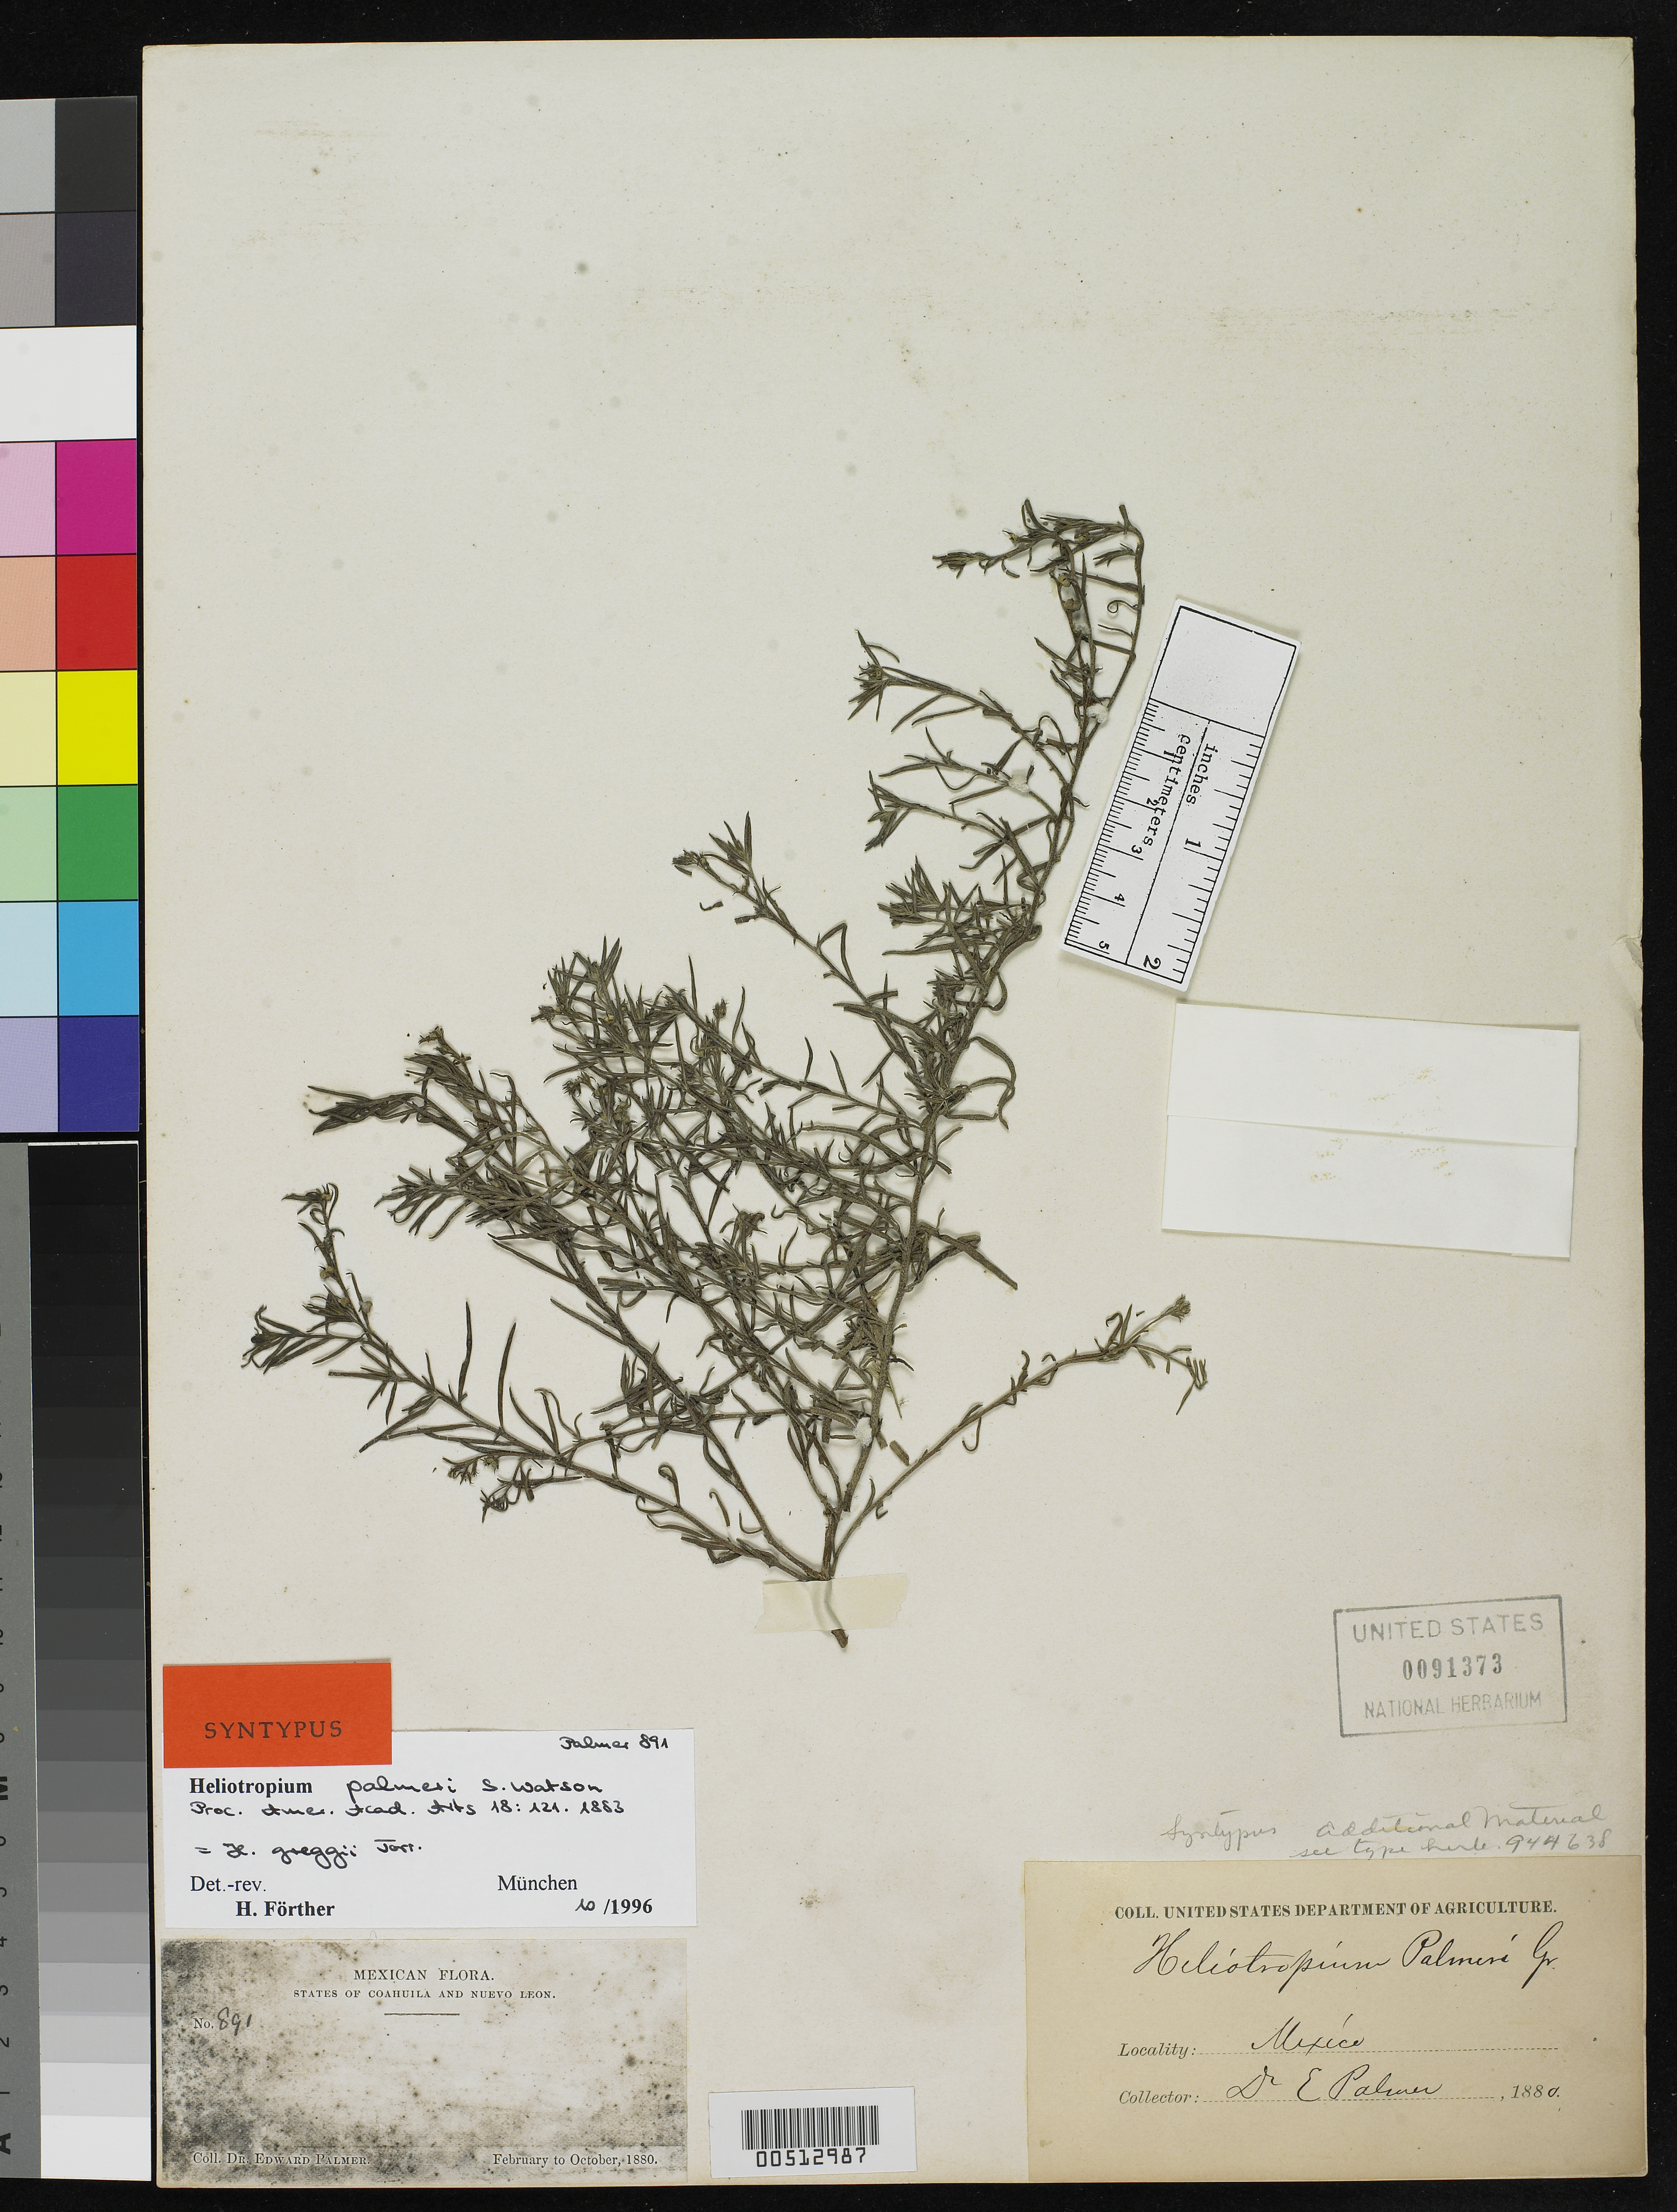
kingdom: Plantae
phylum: Tracheophyta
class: Magnoliopsida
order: Boraginales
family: Heliotropiaceae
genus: Heliotropium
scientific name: Heliotropium palmeri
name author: A. Gray ex S. Watson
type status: Isosyntype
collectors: E. Palmer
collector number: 891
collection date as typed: Feb 1880 to -- Oct 1880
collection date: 1880-02/1880-10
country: Mexico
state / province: Coahuila / Nuevo León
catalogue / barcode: US 91373